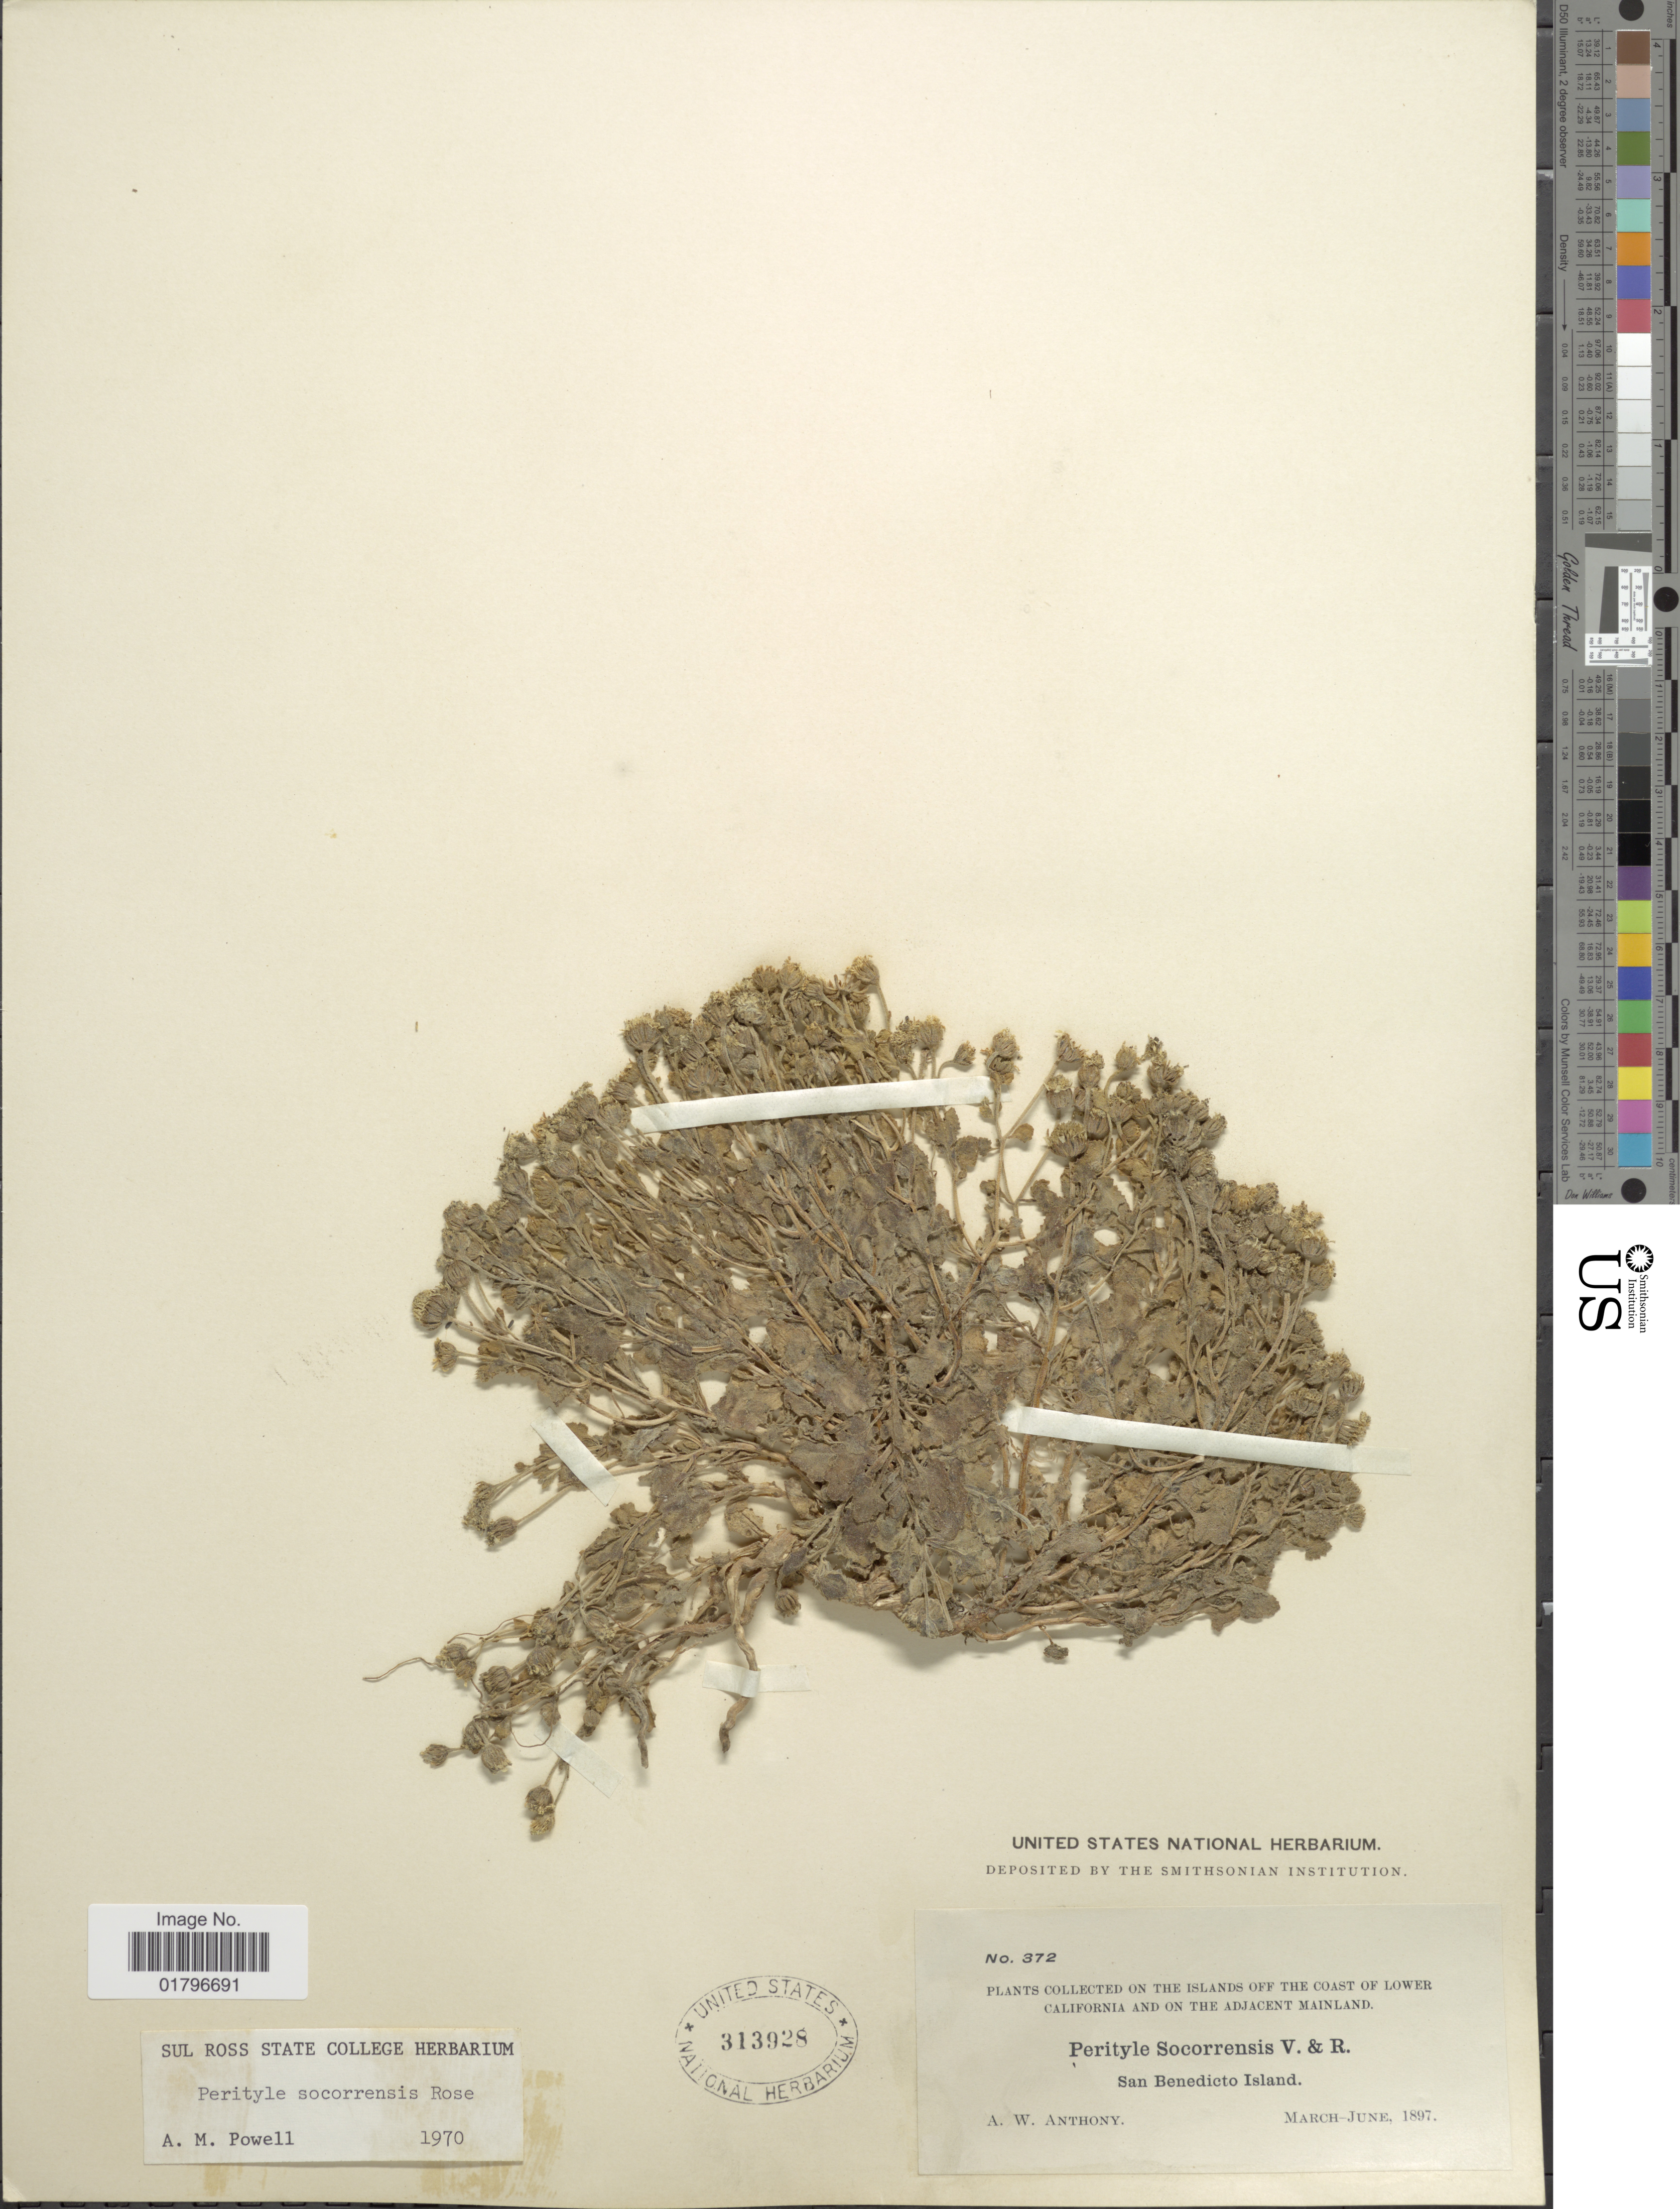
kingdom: Plantae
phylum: Tracheophyta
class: Magnoliopsida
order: Asterales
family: Asteraceae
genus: Perityle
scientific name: Perityle socorrosensis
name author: Rose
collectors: A. W. Anthony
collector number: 372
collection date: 1897-03/1897-06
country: Mexico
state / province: Baja California Sur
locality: On the islands off the coast of Lower California and on the adjacent Mainland. San Benedicto Island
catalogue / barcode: US 313928